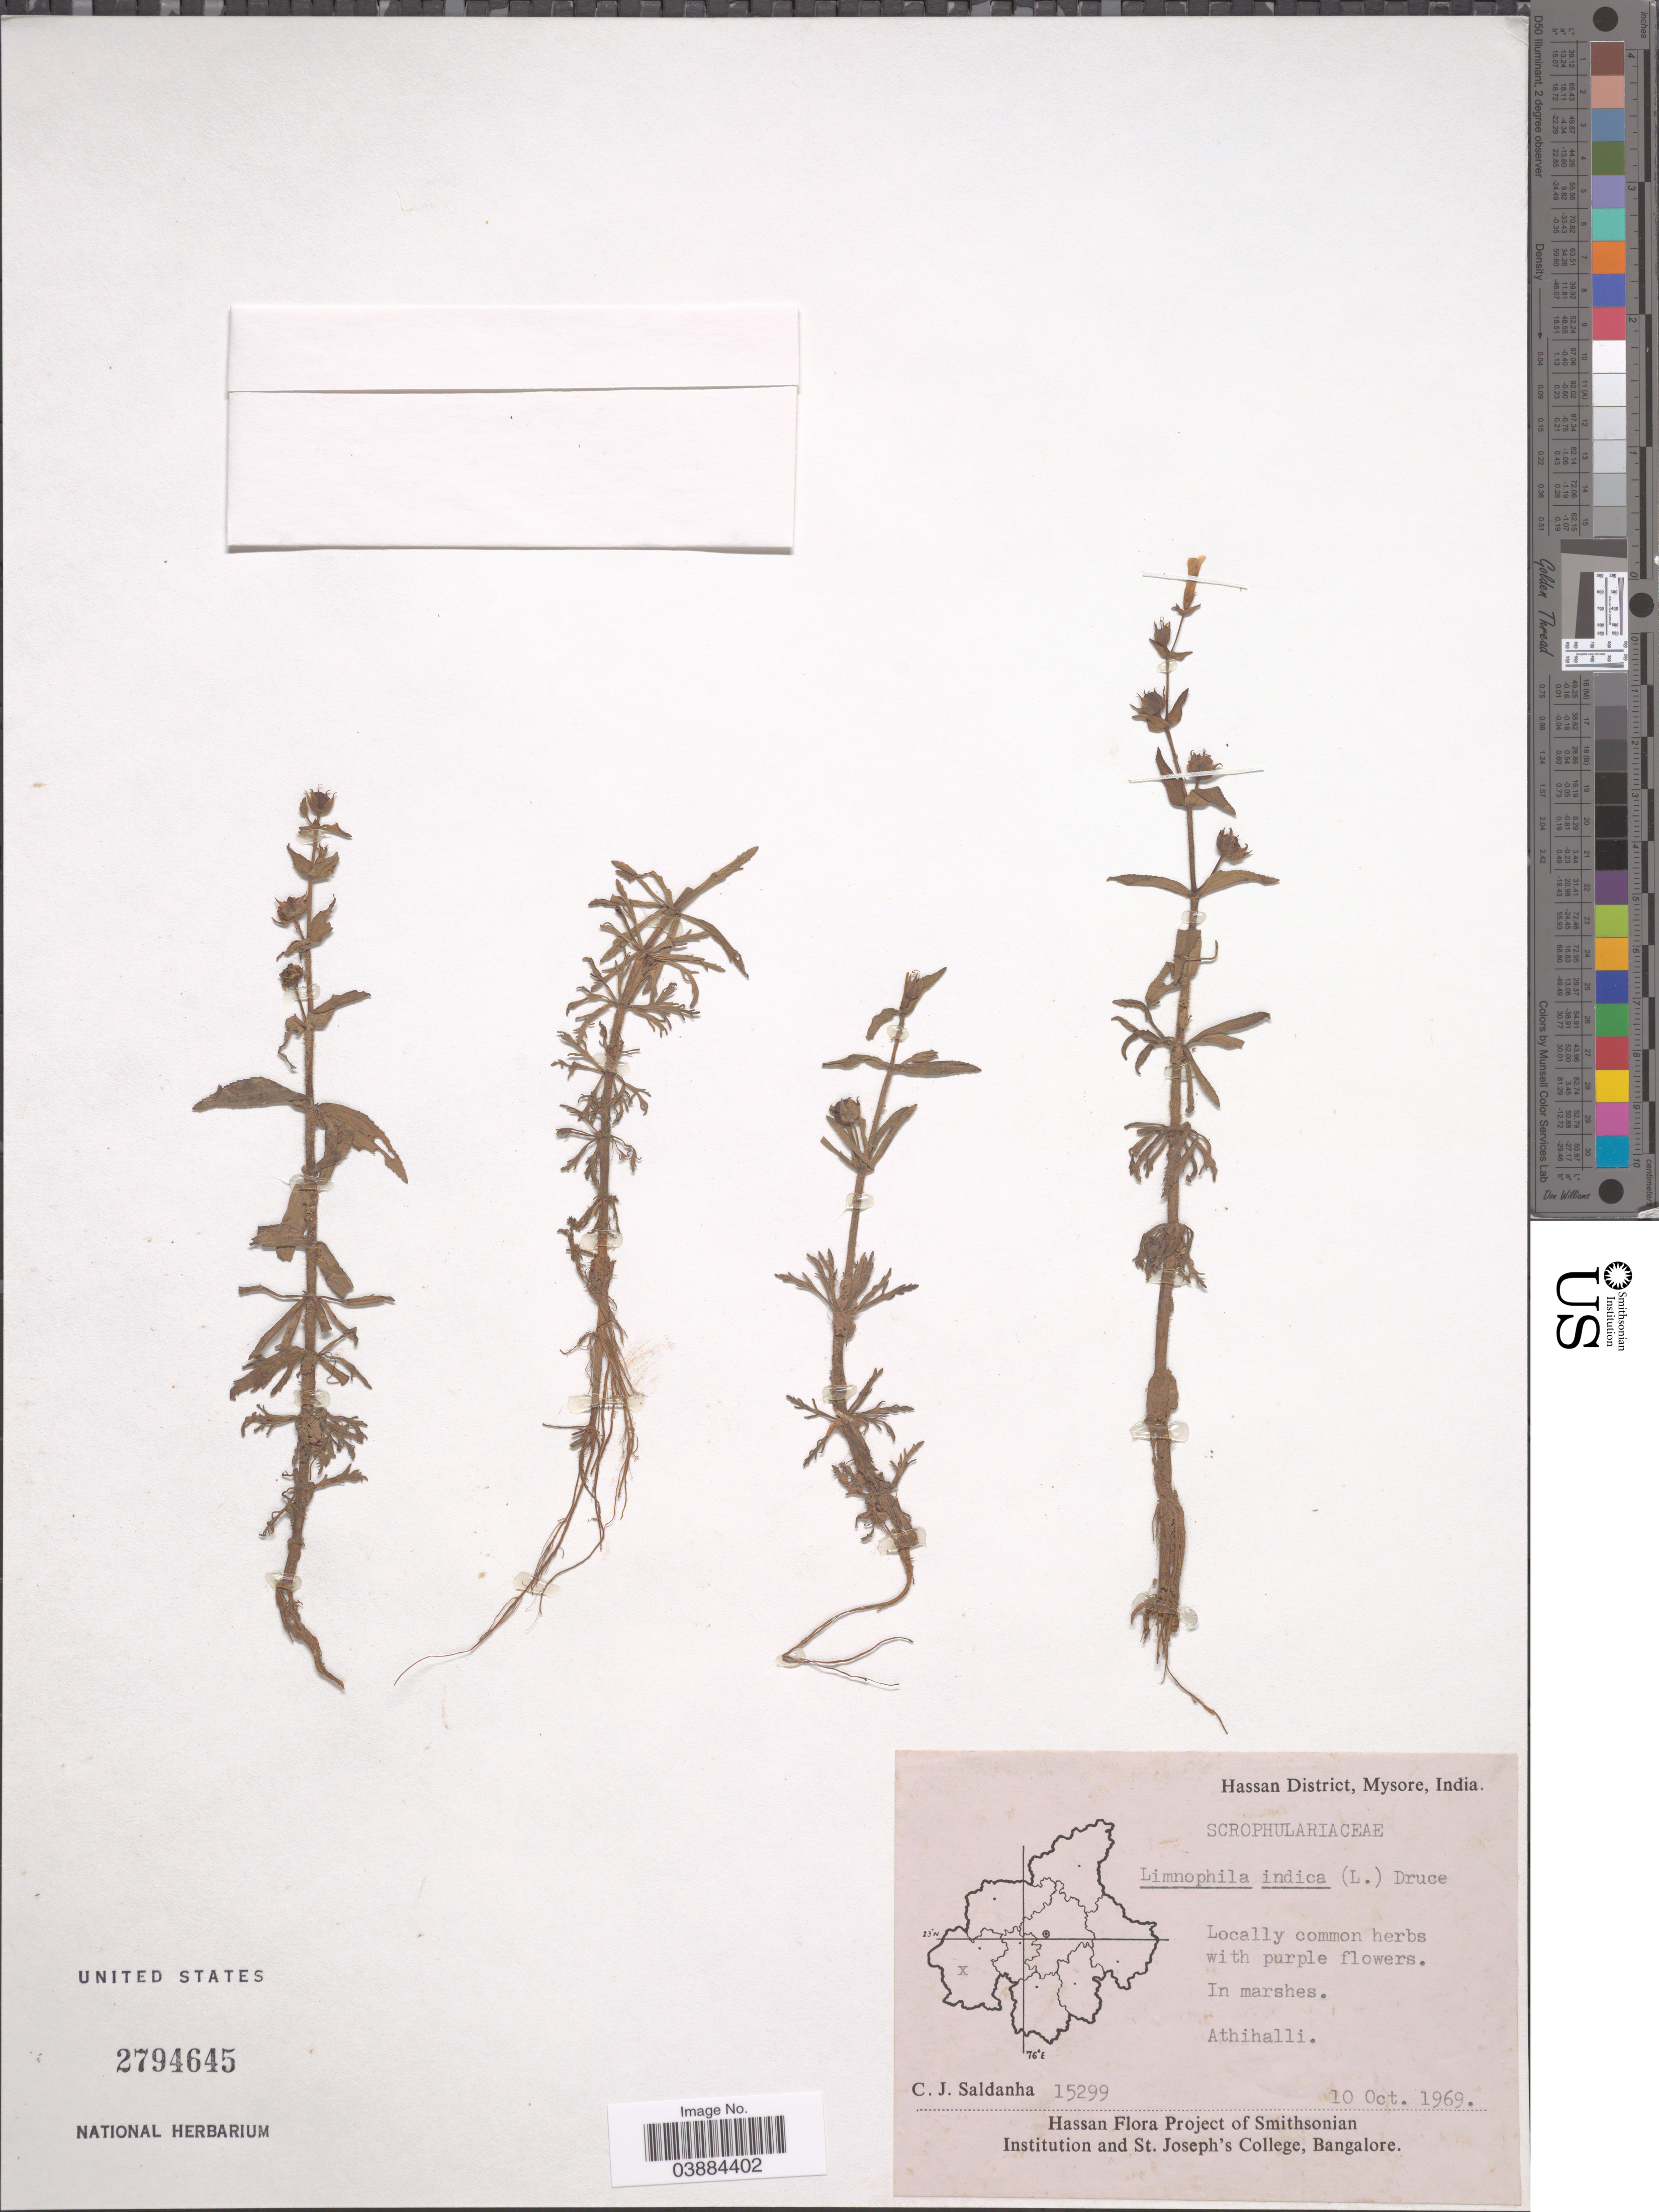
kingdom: Plantae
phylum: Tracheophyta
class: Magnoliopsida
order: Lamiales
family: Plantaginaceae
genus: Limnophila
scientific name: Limnophila indica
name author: (L.) Druce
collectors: C. J. Saldanha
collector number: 15299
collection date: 1969-10-10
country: India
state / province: Karnataka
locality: Hassan District, Mysore. Athihalli.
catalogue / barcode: US 2794645